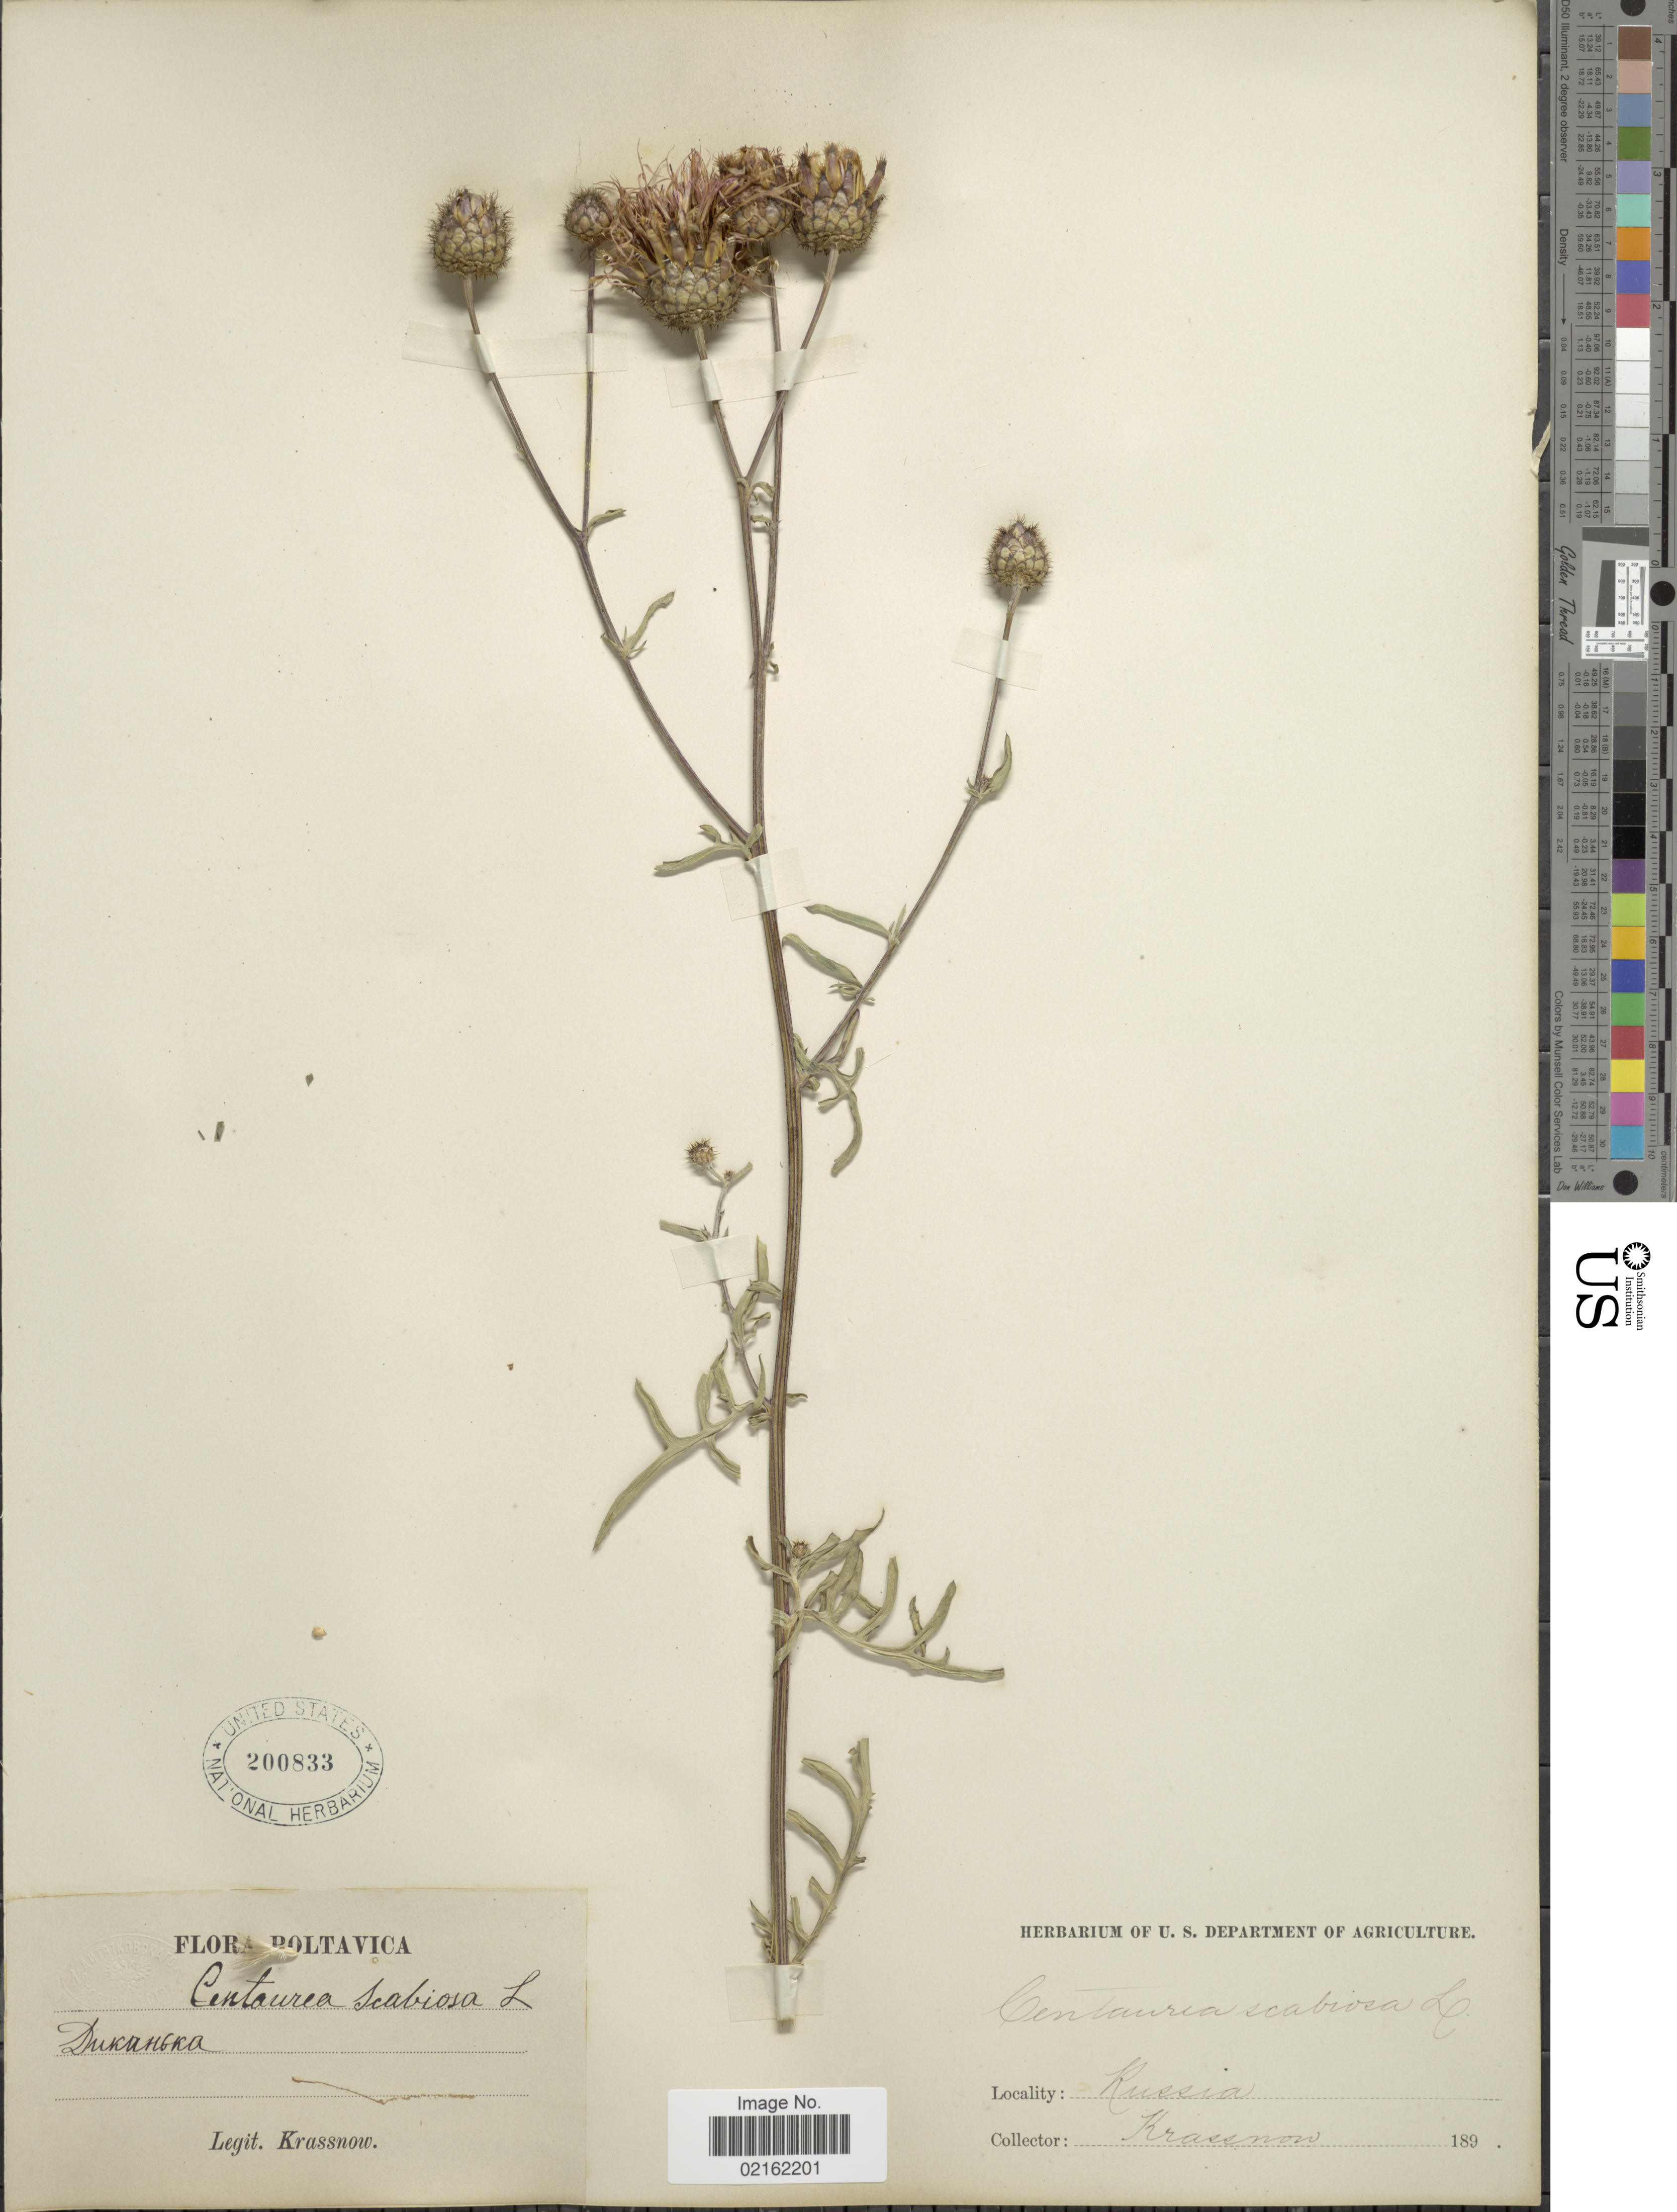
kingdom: Plantae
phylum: Tracheophyta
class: Magnoliopsida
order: Asterales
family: Asteraceae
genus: Centaurea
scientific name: Centaurea scabiosa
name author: L.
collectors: -. Krassnow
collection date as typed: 189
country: Ukraine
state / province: Poltava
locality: Russia, Poltavica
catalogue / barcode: US 200833